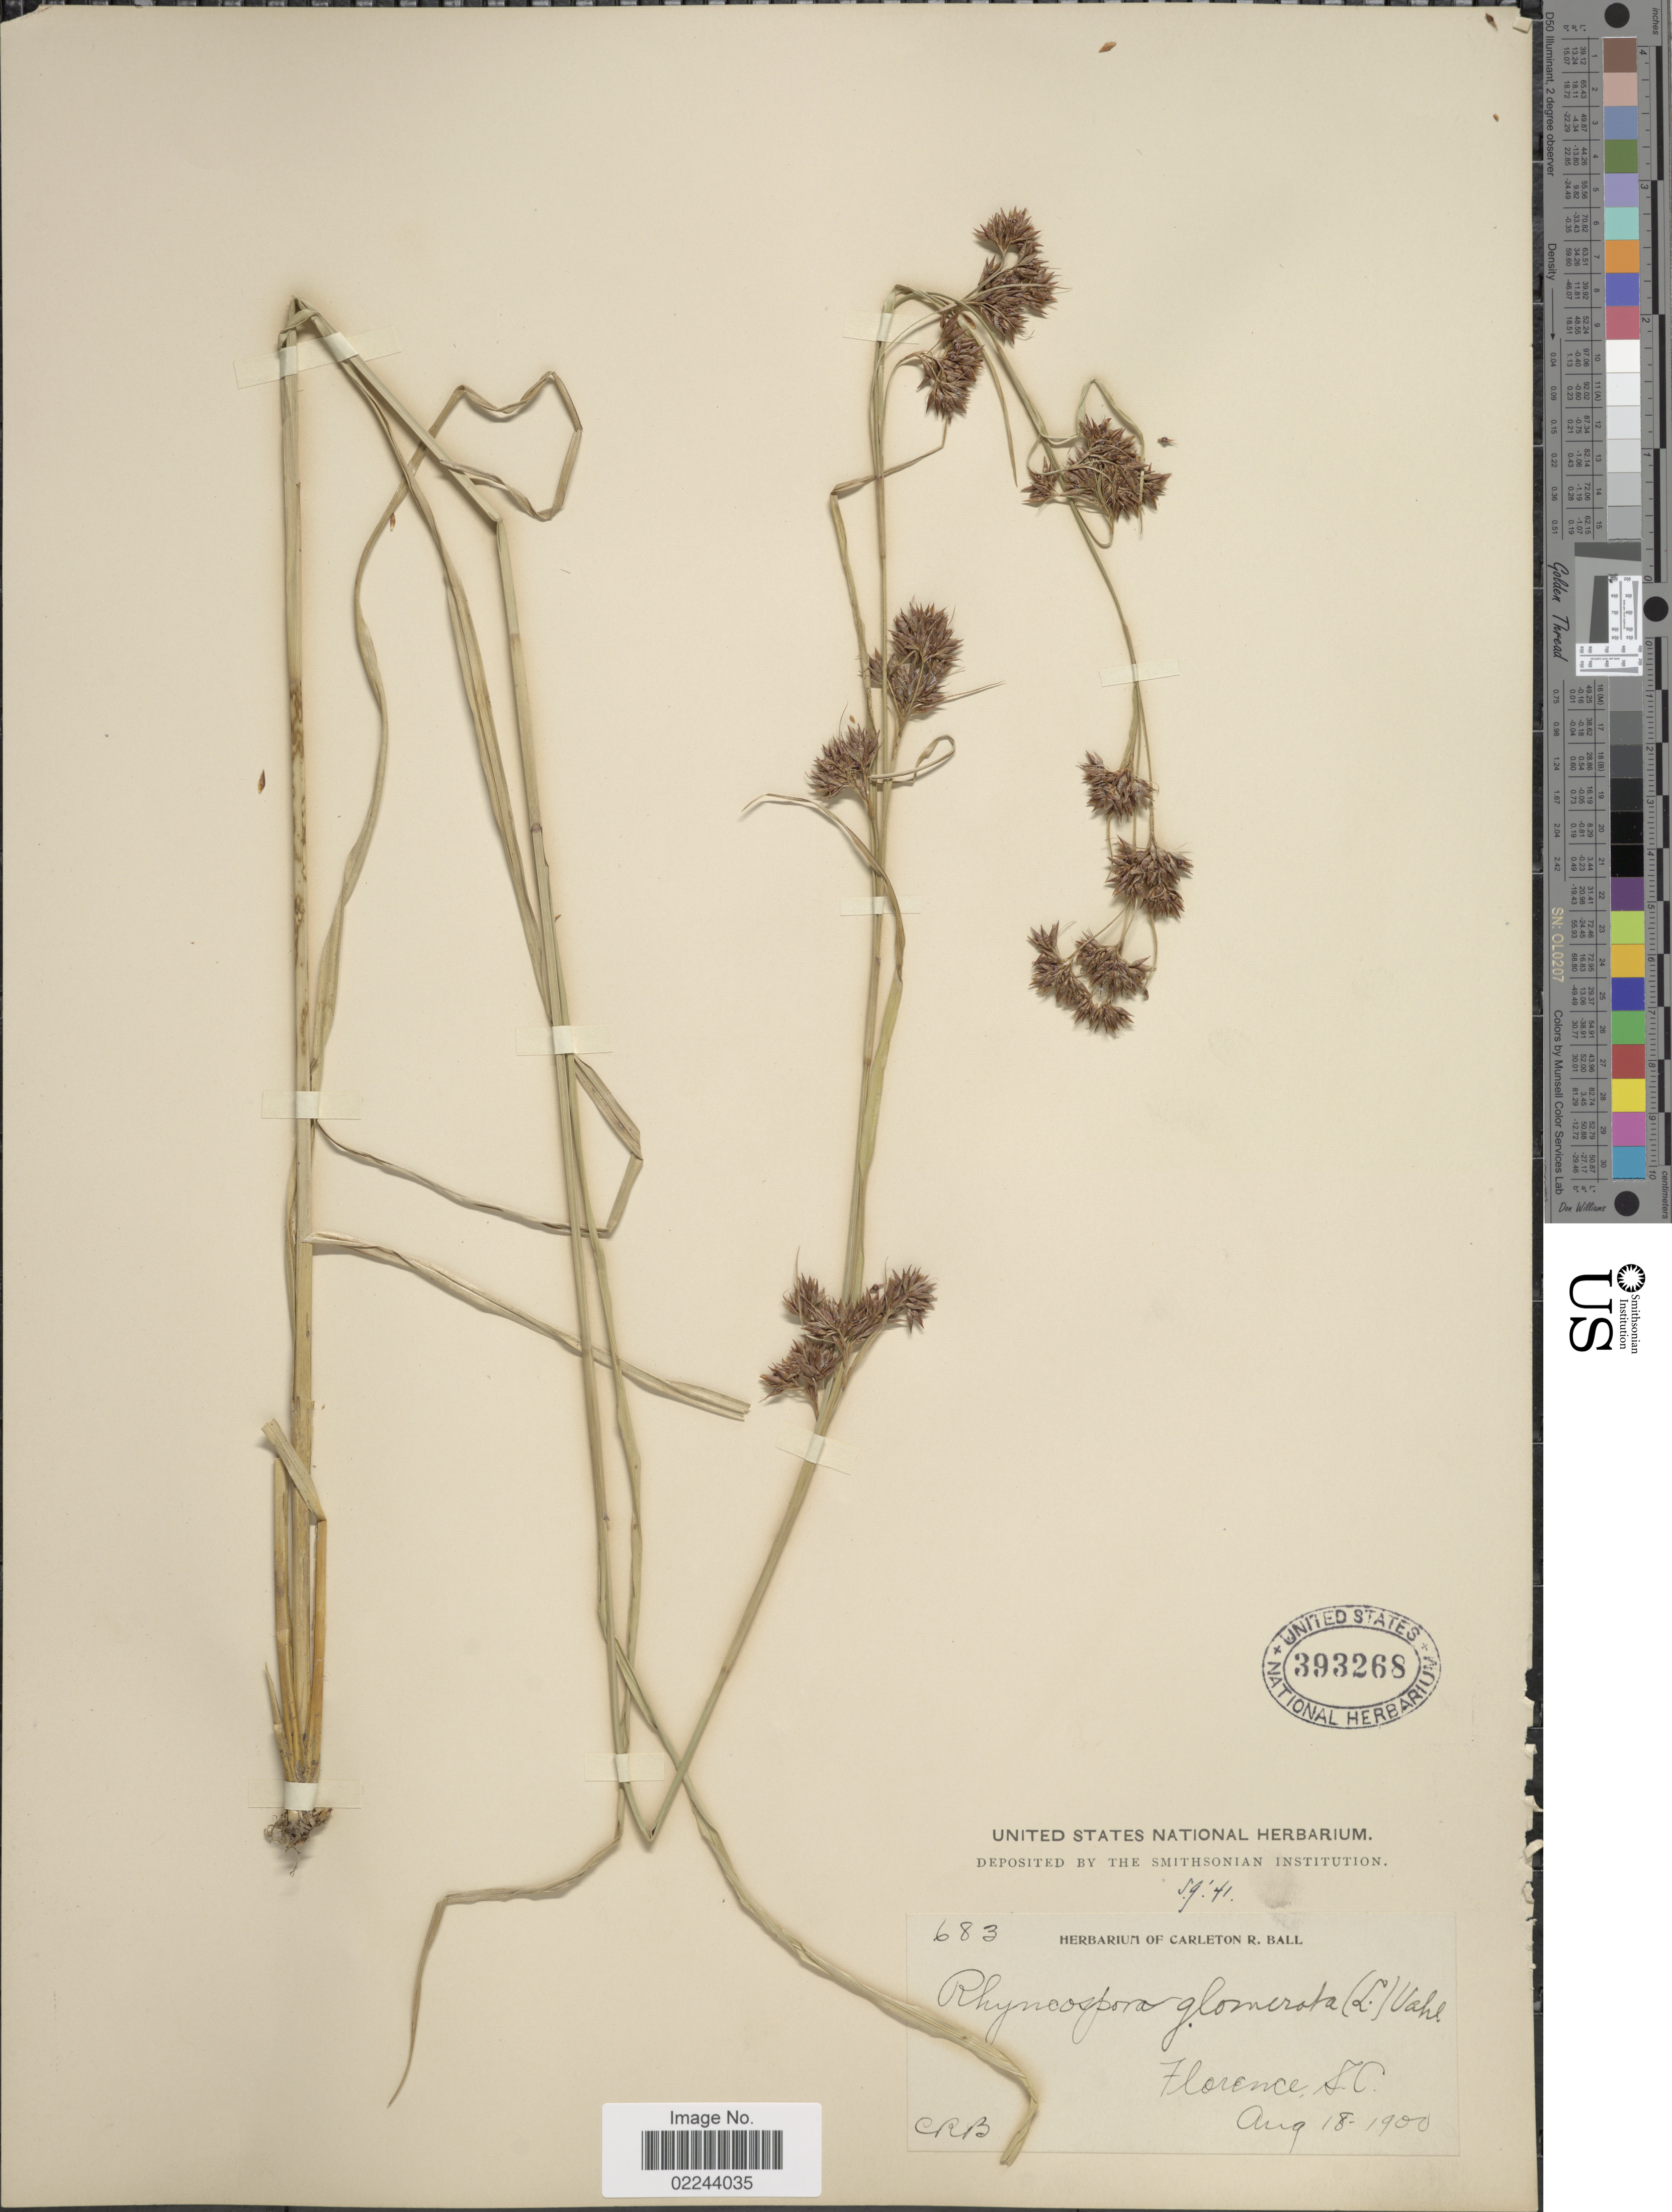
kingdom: Plantae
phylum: Tracheophyta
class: Liliopsida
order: Poales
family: Cyperaceae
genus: Rhynchospora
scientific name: Rhynchospora glomerata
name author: (L.) Vahl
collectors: C. R. Ball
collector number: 683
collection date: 1900-08-18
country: United States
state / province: South Carolina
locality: Florence, S.C.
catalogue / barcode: US 393268